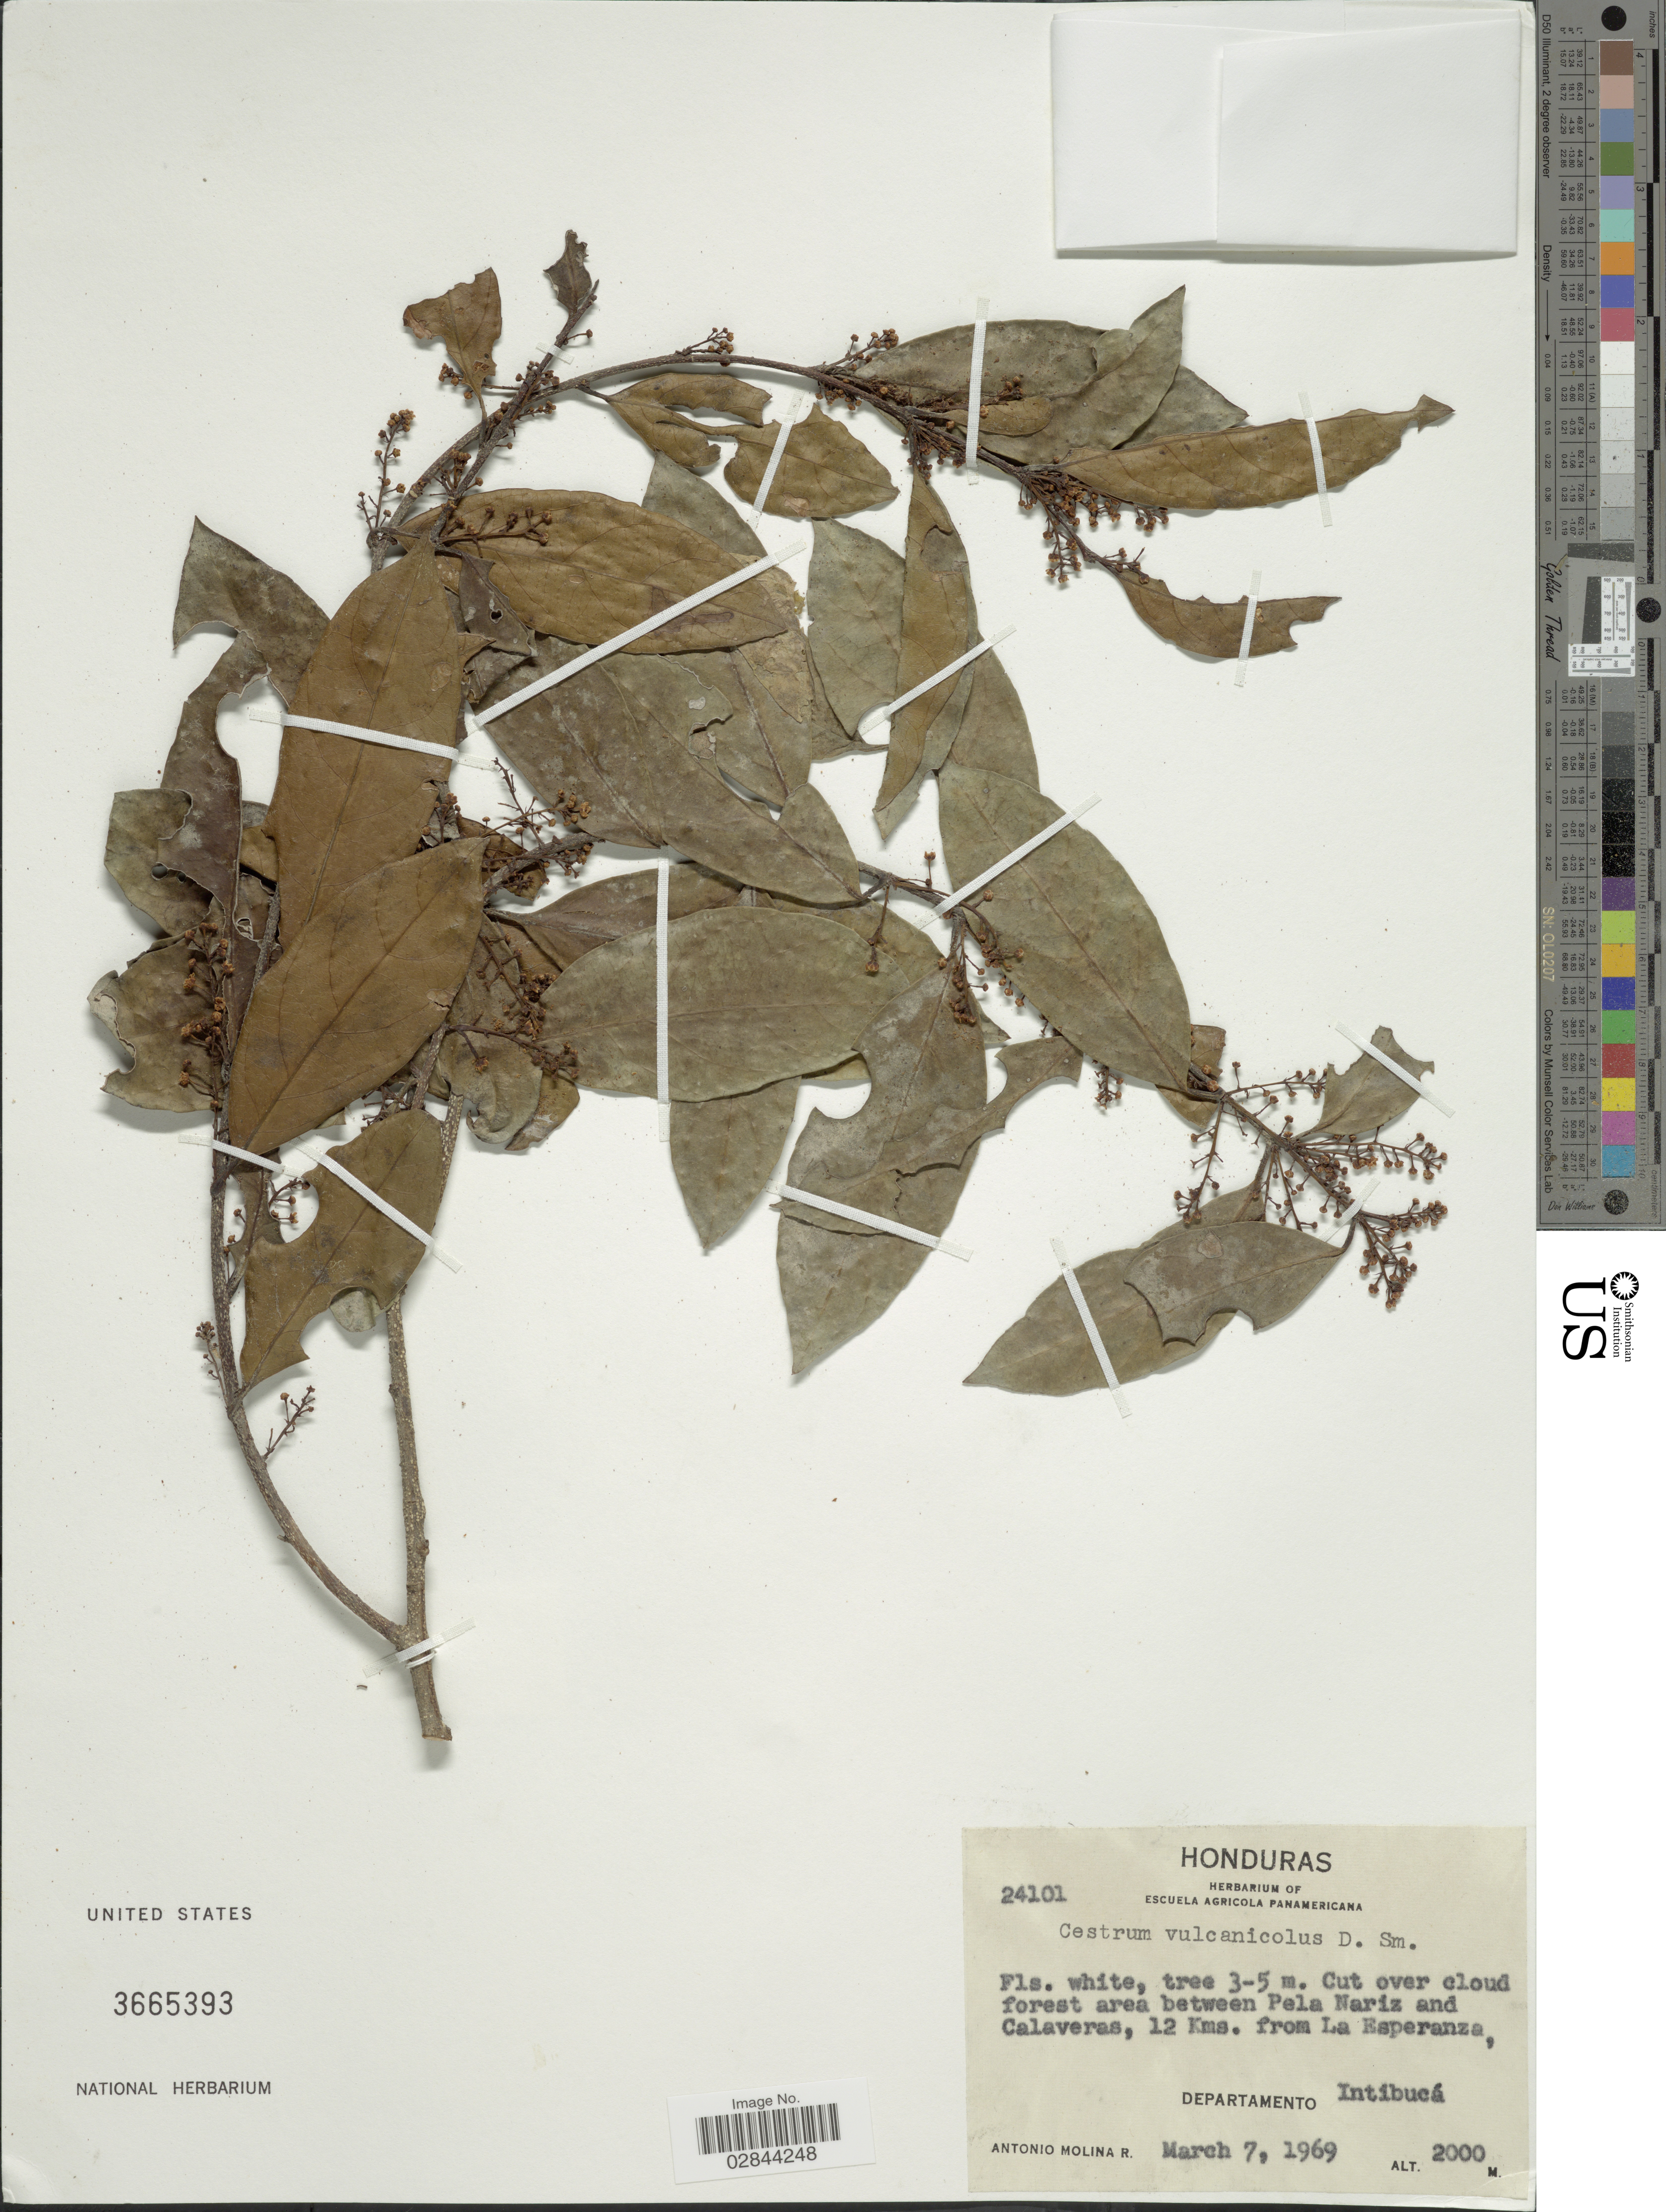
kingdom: Plantae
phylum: Tracheophyta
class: Magnoliopsida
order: Celastrales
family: Celastraceae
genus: Celastrus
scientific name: Celastrus vulcanicola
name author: Donn. Sm.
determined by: Barrie, F. R.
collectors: A. Molina R.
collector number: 24101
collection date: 1969-03-07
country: Honduras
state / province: Intibuca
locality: Cut over cloud forest area between Pela Nariz and Calaveras, 12 Kms. from La Esperanza, Departamento Intibucá.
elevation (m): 2000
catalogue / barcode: US 3665393